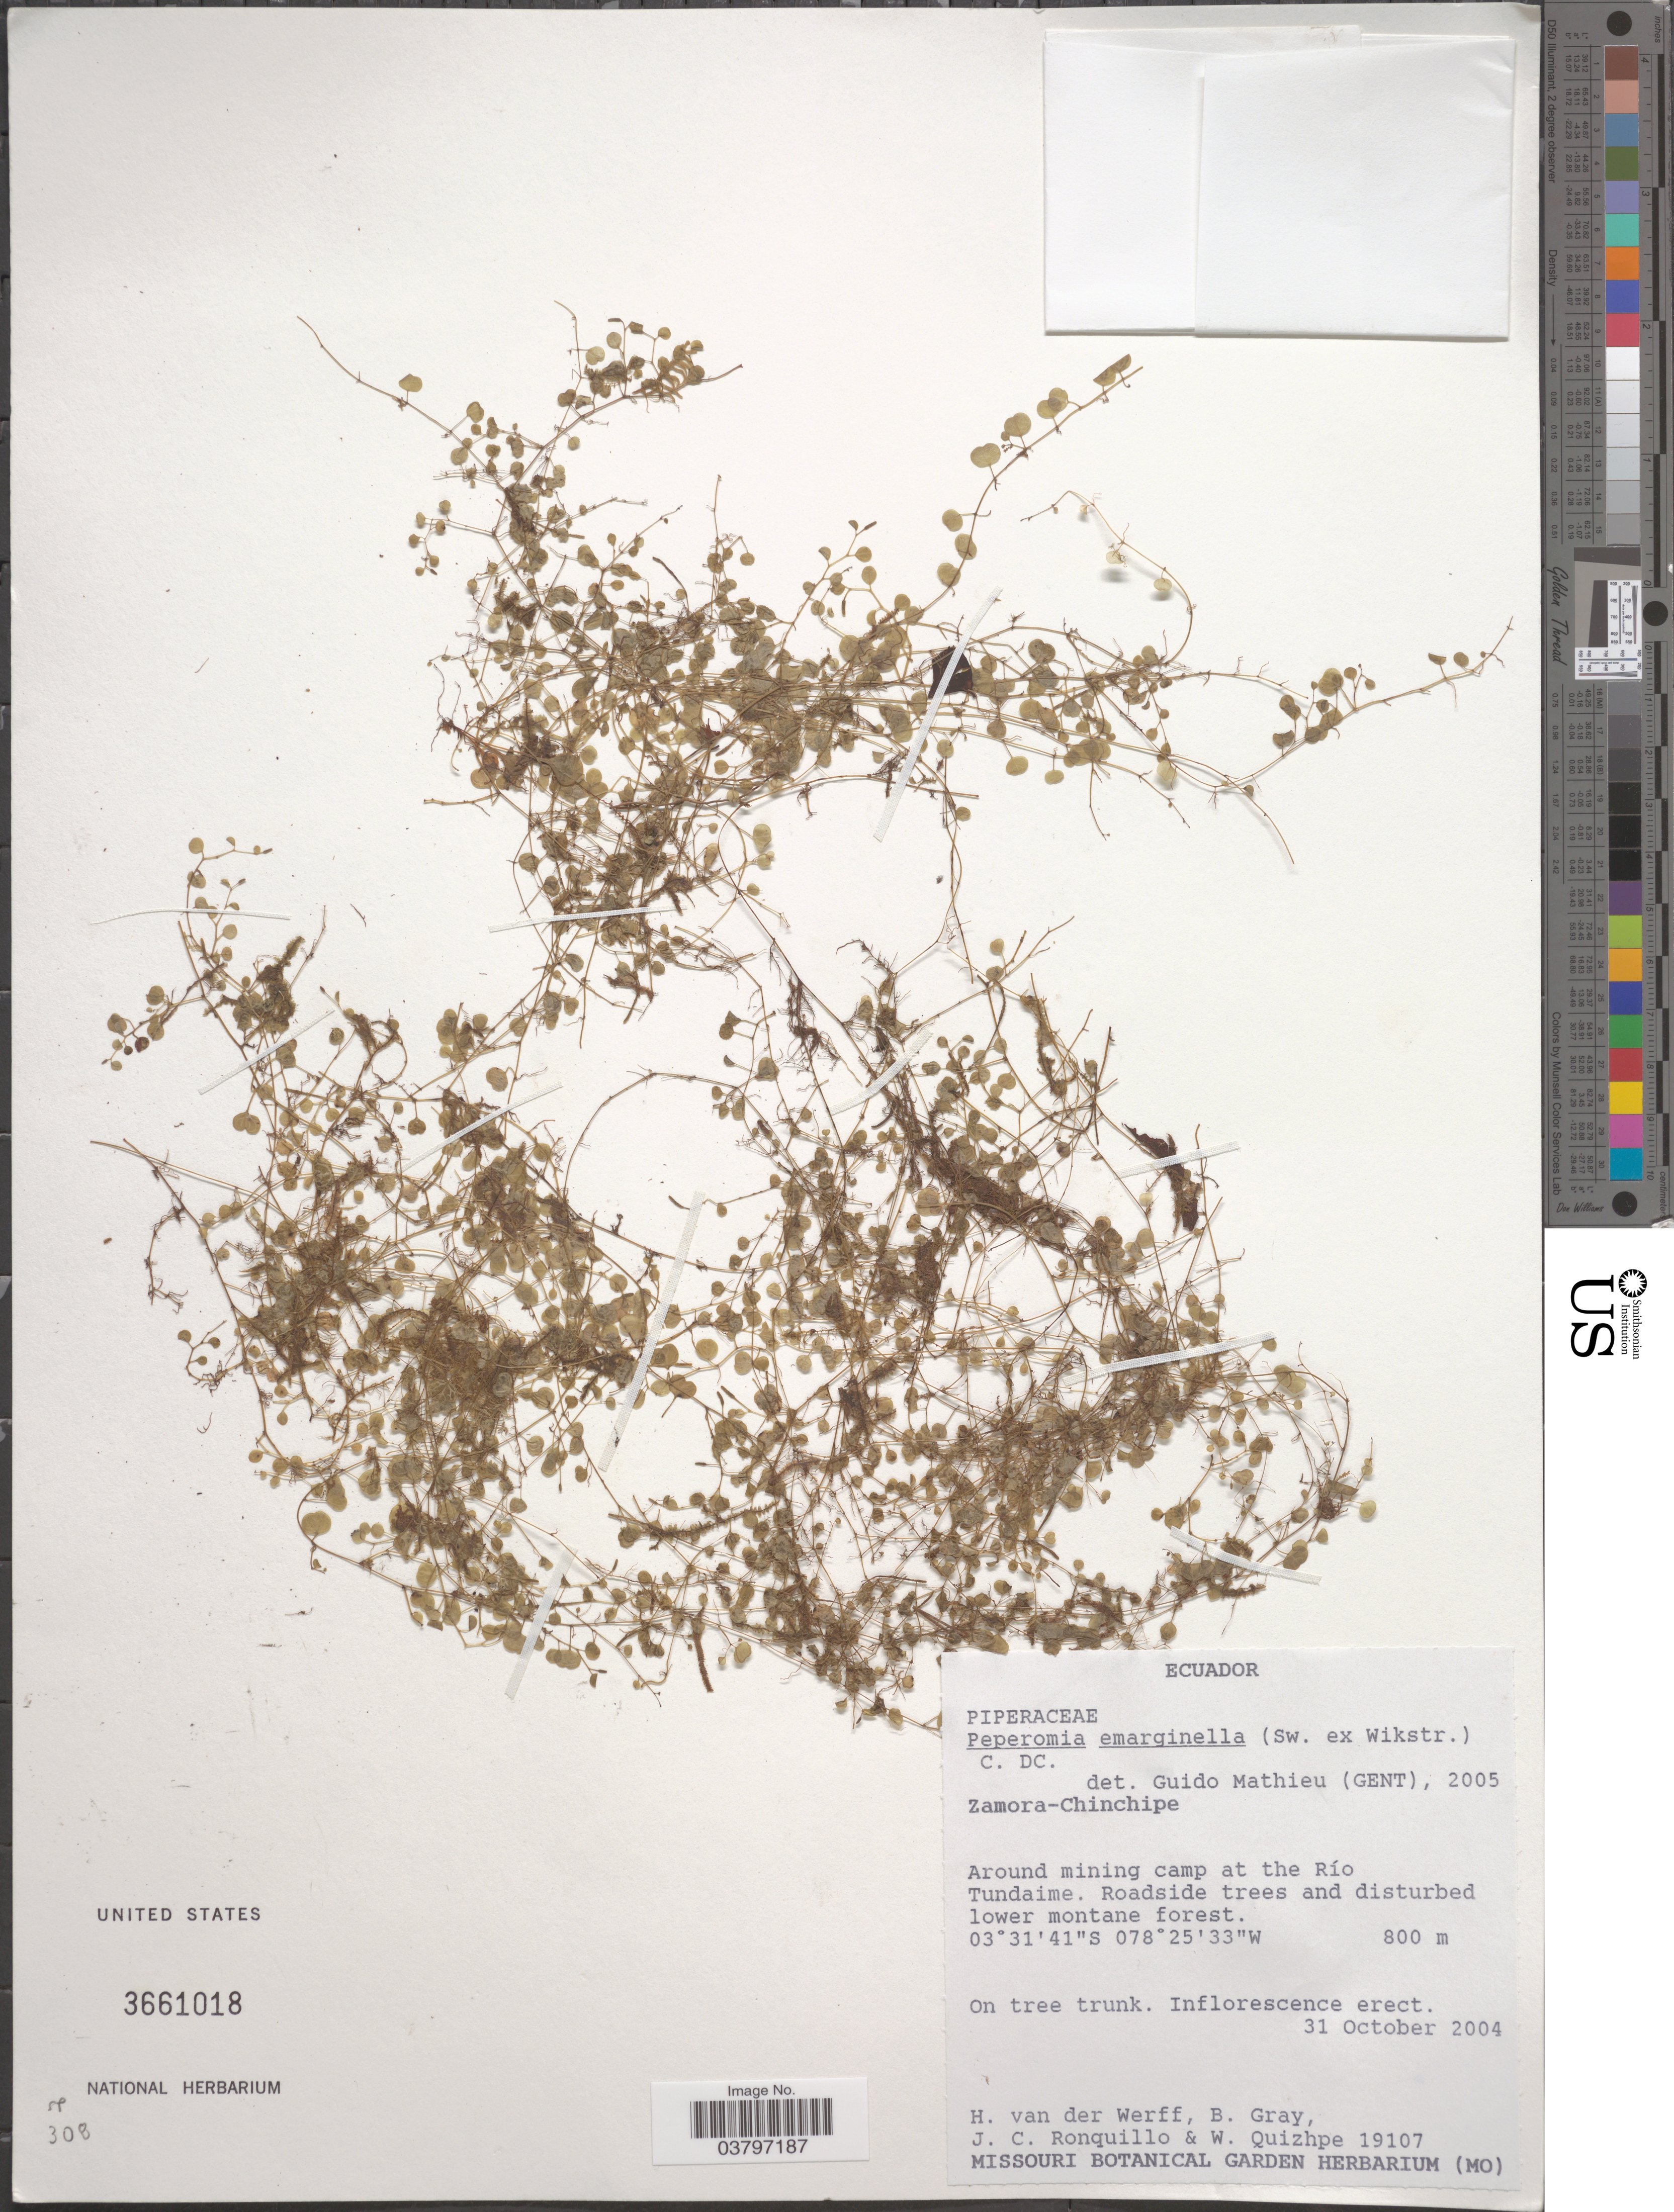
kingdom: Plantae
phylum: Tracheophyta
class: Magnoliopsida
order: Piperales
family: Piperaceae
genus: Peperomia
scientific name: Peperomia emarginella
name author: (Sw. ex Wikstr.) C. DC.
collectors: H. van der Werff, B. Gray, J. Ronquillo & W. Quizhpe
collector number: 19107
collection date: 2004-10-31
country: Ecuador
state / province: Zamora-Chinchipe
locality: Around mining camp at the Río Tundaime. Roadside trees and disturbed lower montane forest.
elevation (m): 800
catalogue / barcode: US 3661018